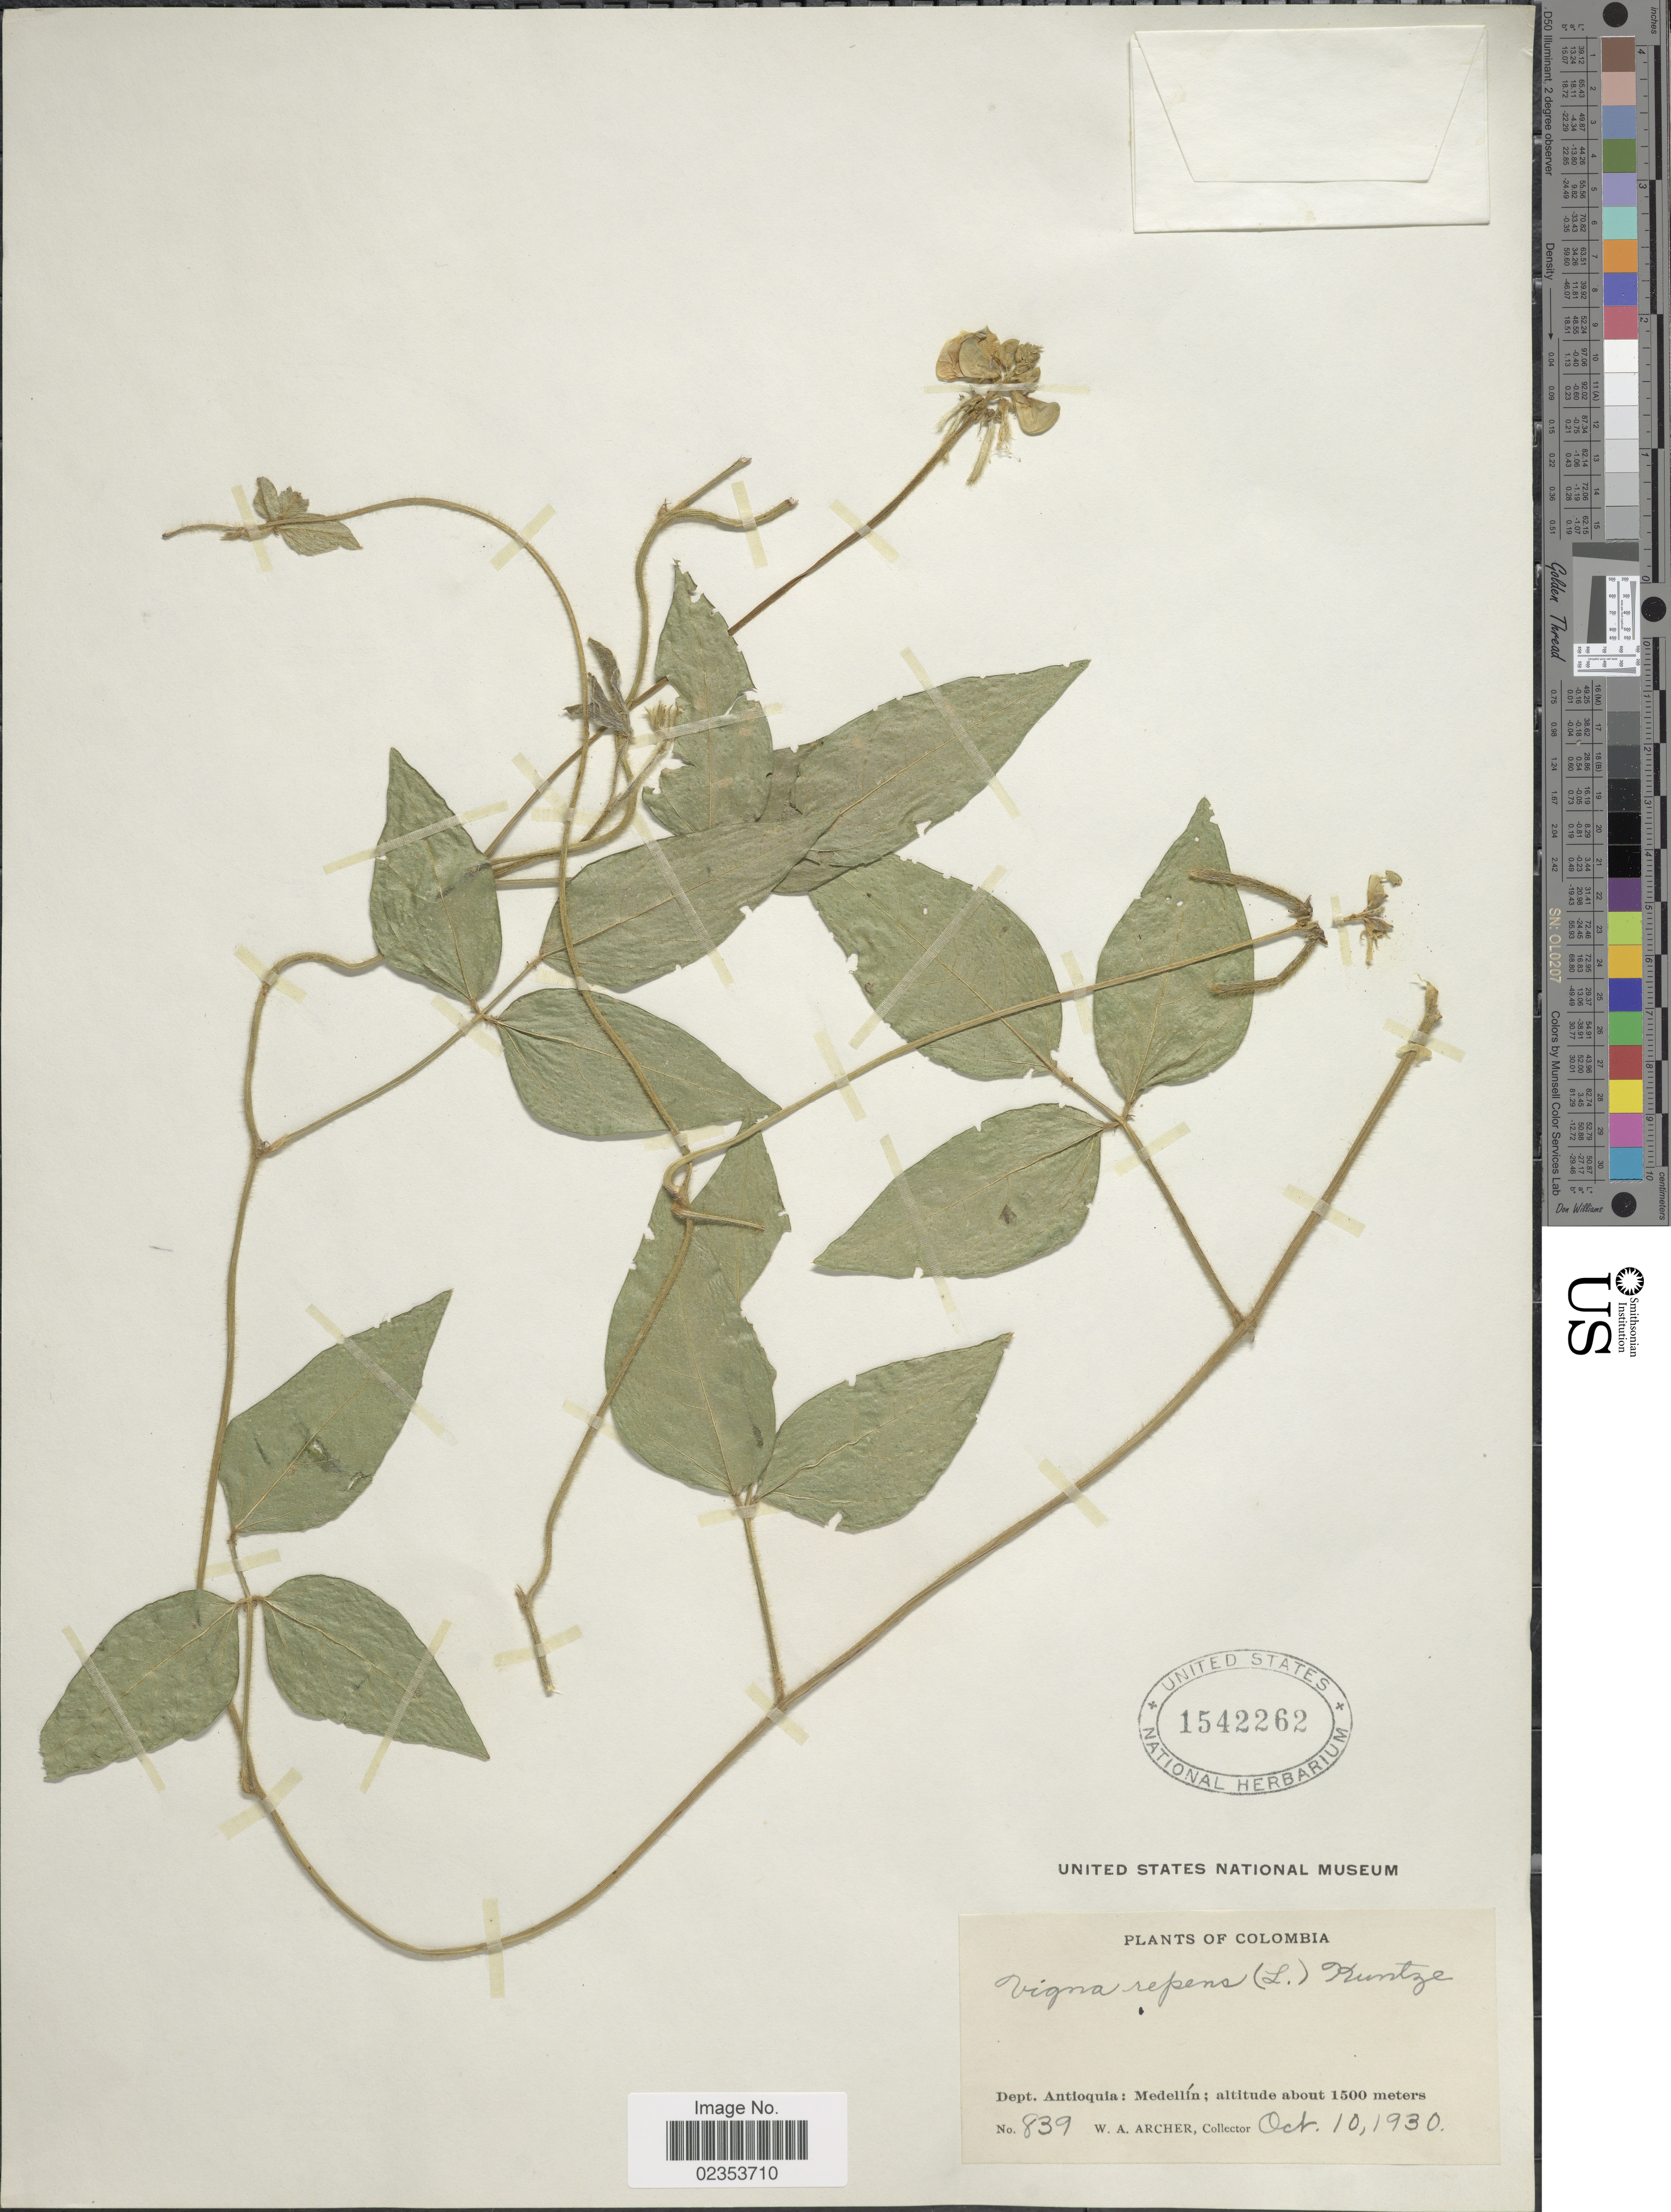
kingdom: Plantae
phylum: Tracheophyta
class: Magnoliopsida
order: Fabales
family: Fabaceae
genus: Vigna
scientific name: Vigna luteola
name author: (Jacq.) Benth.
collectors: W. A. Archer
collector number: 839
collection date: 1930-10-10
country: Colombia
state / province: Antioquia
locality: Dept. Antioquia: Medellin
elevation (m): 1500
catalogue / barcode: US 1542262